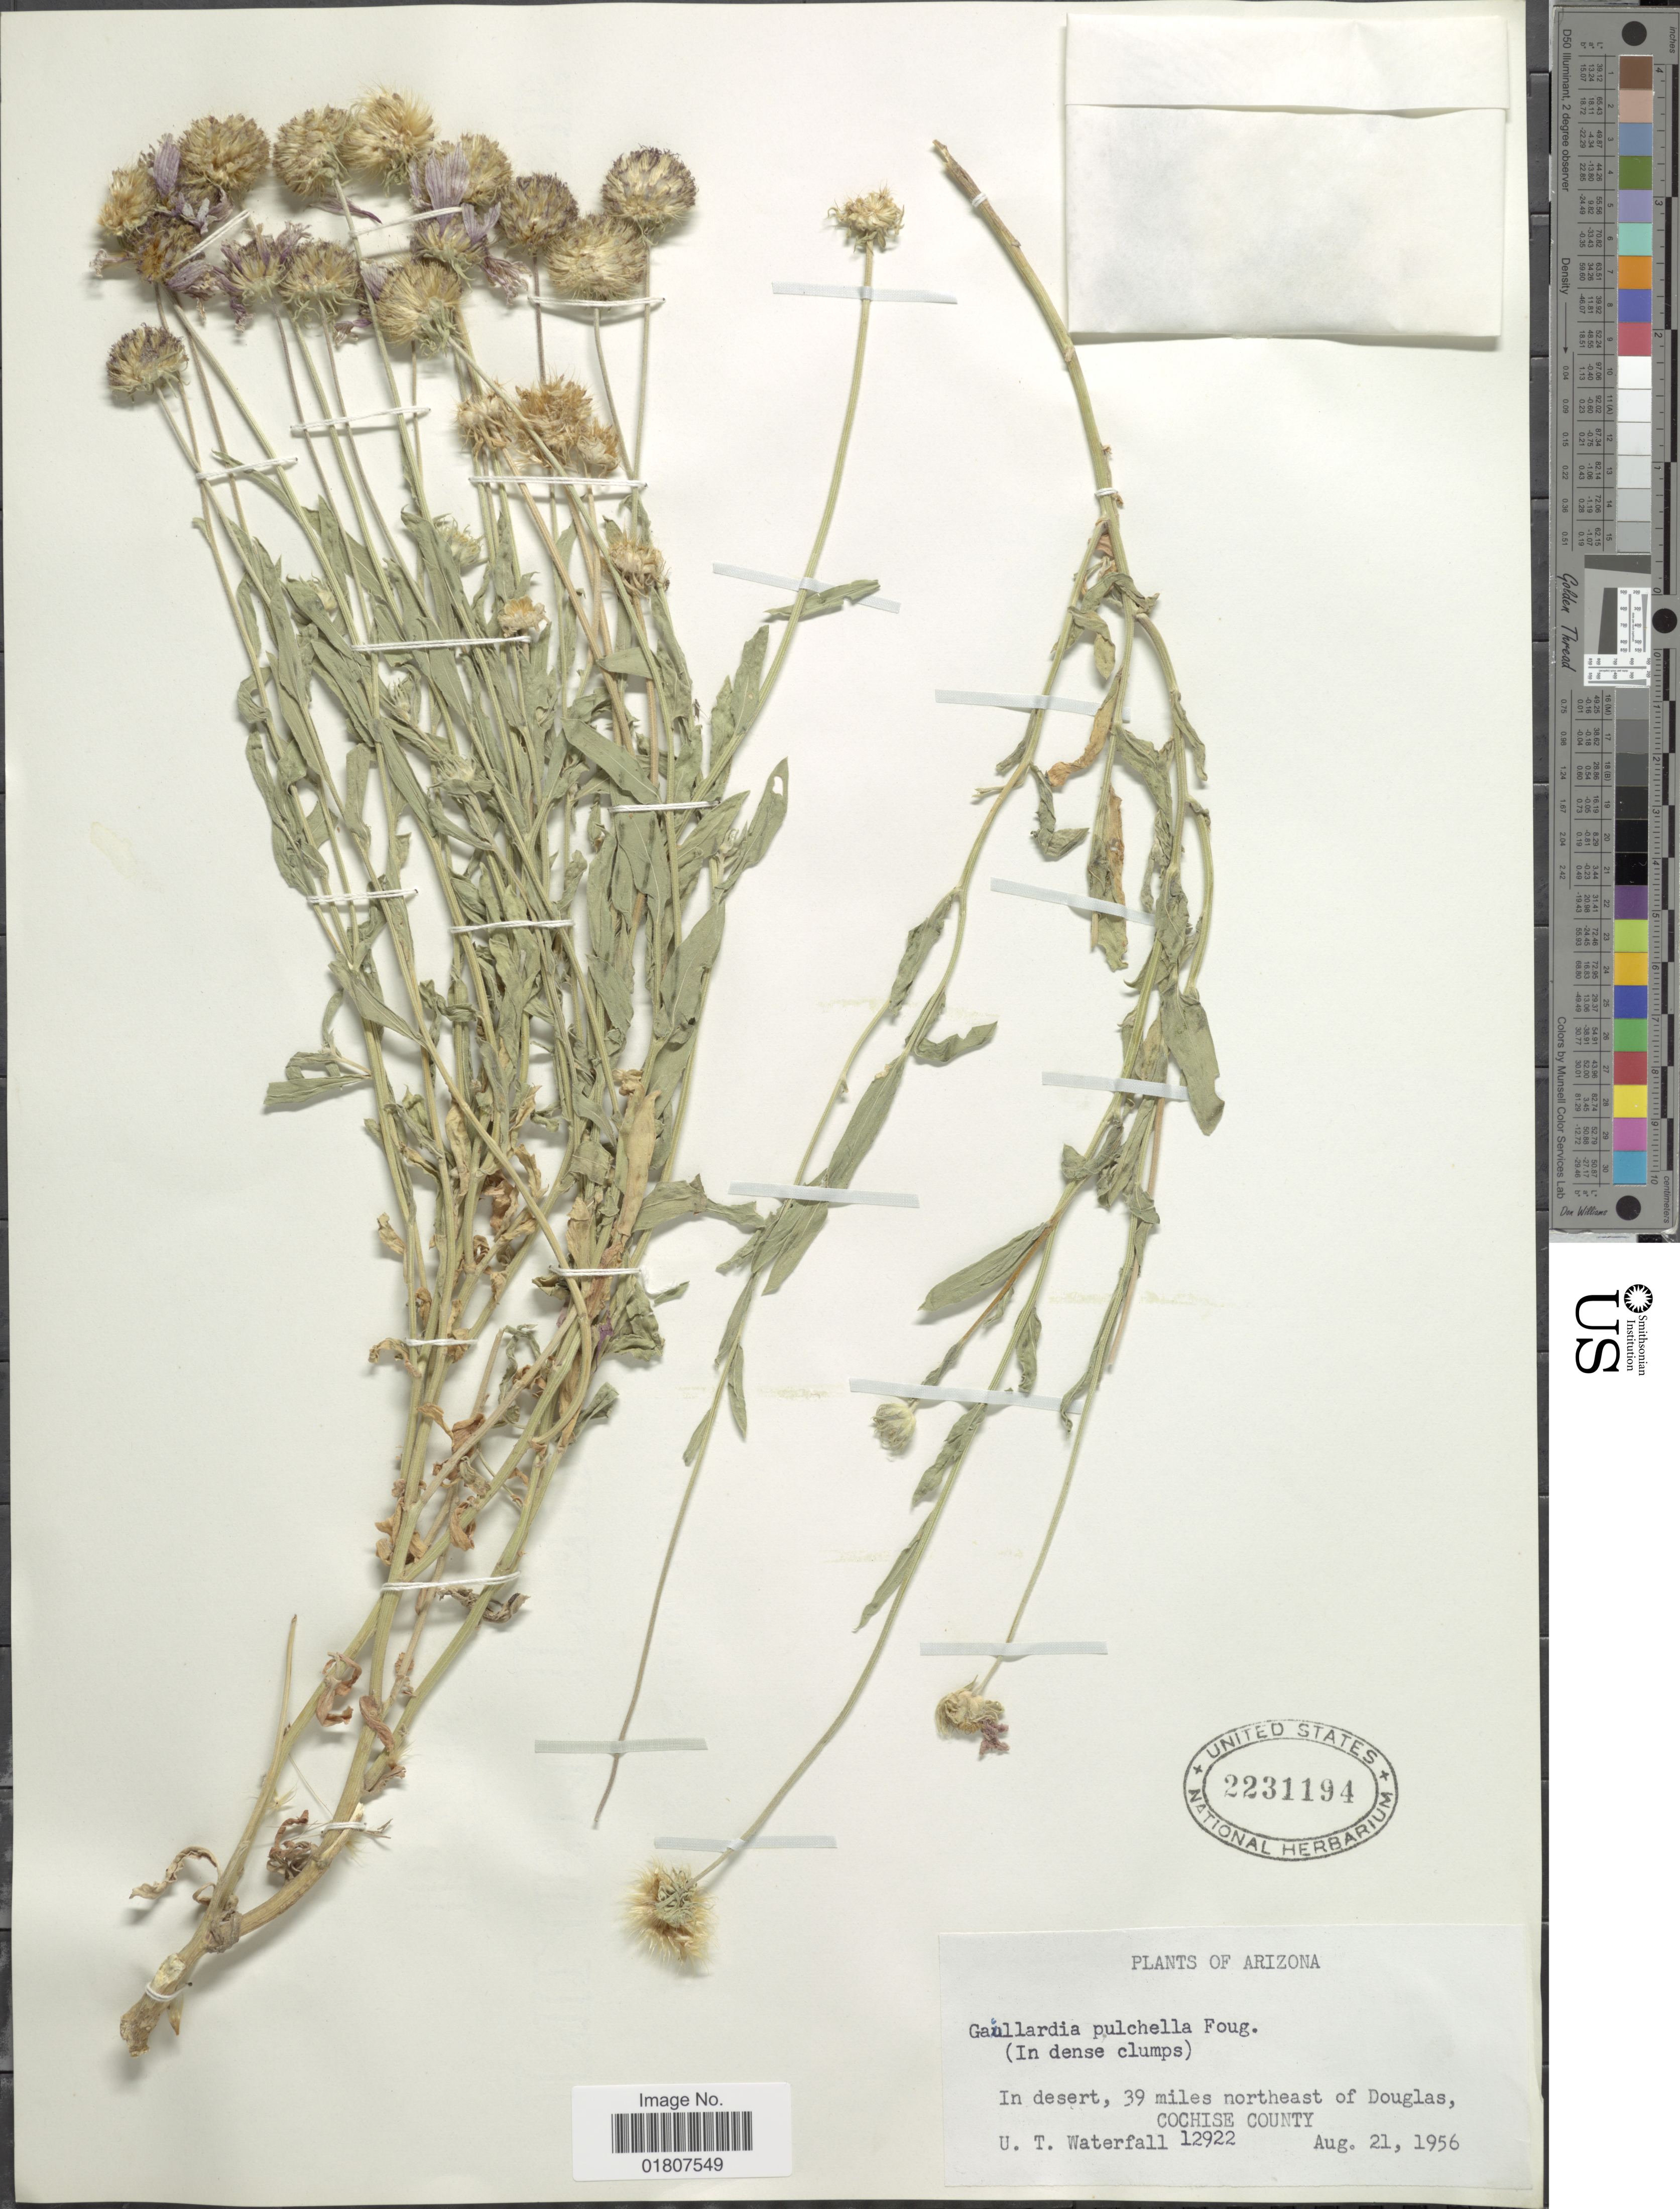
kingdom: Plantae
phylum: Tracheophyta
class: Magnoliopsida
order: Asterales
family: Asteraceae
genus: Gaillardia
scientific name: Gaillardia pulchella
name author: Foug.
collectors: U. T. Waterfall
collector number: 12922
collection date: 1956-08-21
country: United States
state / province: Arizona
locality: In desert, 39 miles northeast of Douglas, Cochise County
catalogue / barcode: US 2231194